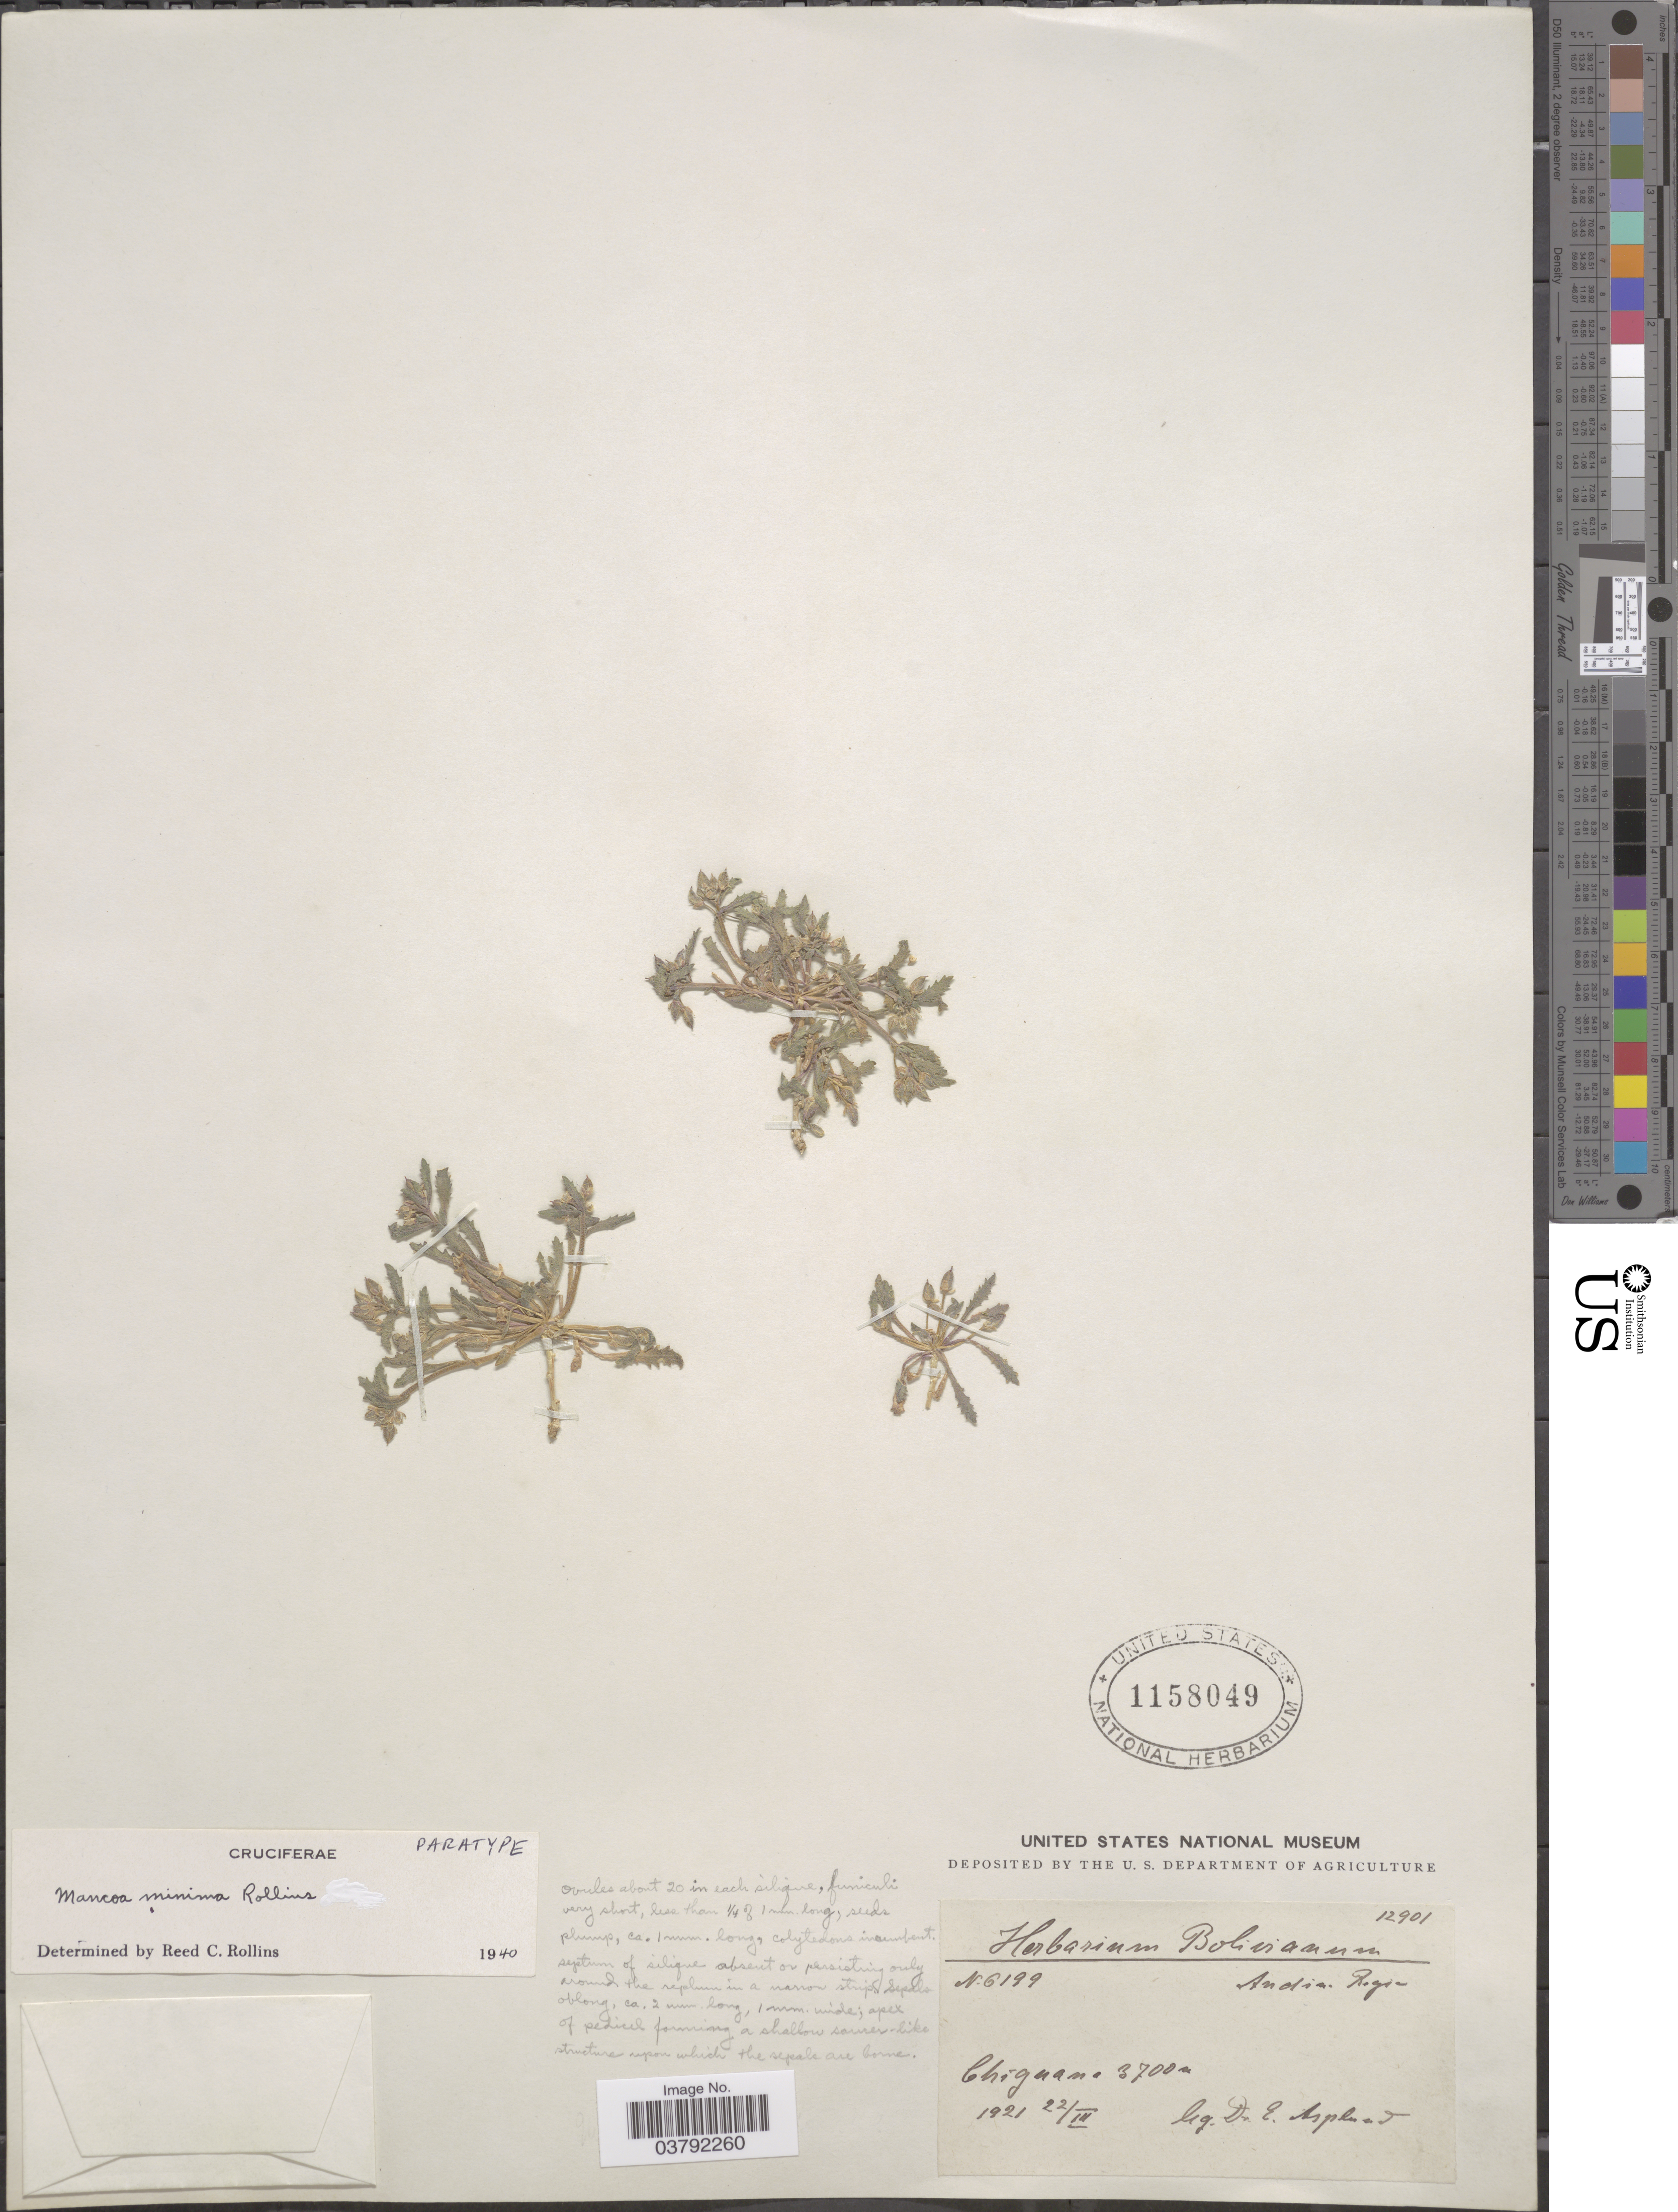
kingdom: Plantae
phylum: Tracheophyta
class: Magnoliopsida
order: Brassicales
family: Brassicaceae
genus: Mancoa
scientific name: Mancoa minima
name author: Rollins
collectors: E. Asplund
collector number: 6199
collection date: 1921-03-22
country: Bolivia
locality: Chiguana. Andine Region.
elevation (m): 3700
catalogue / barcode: US 1158049